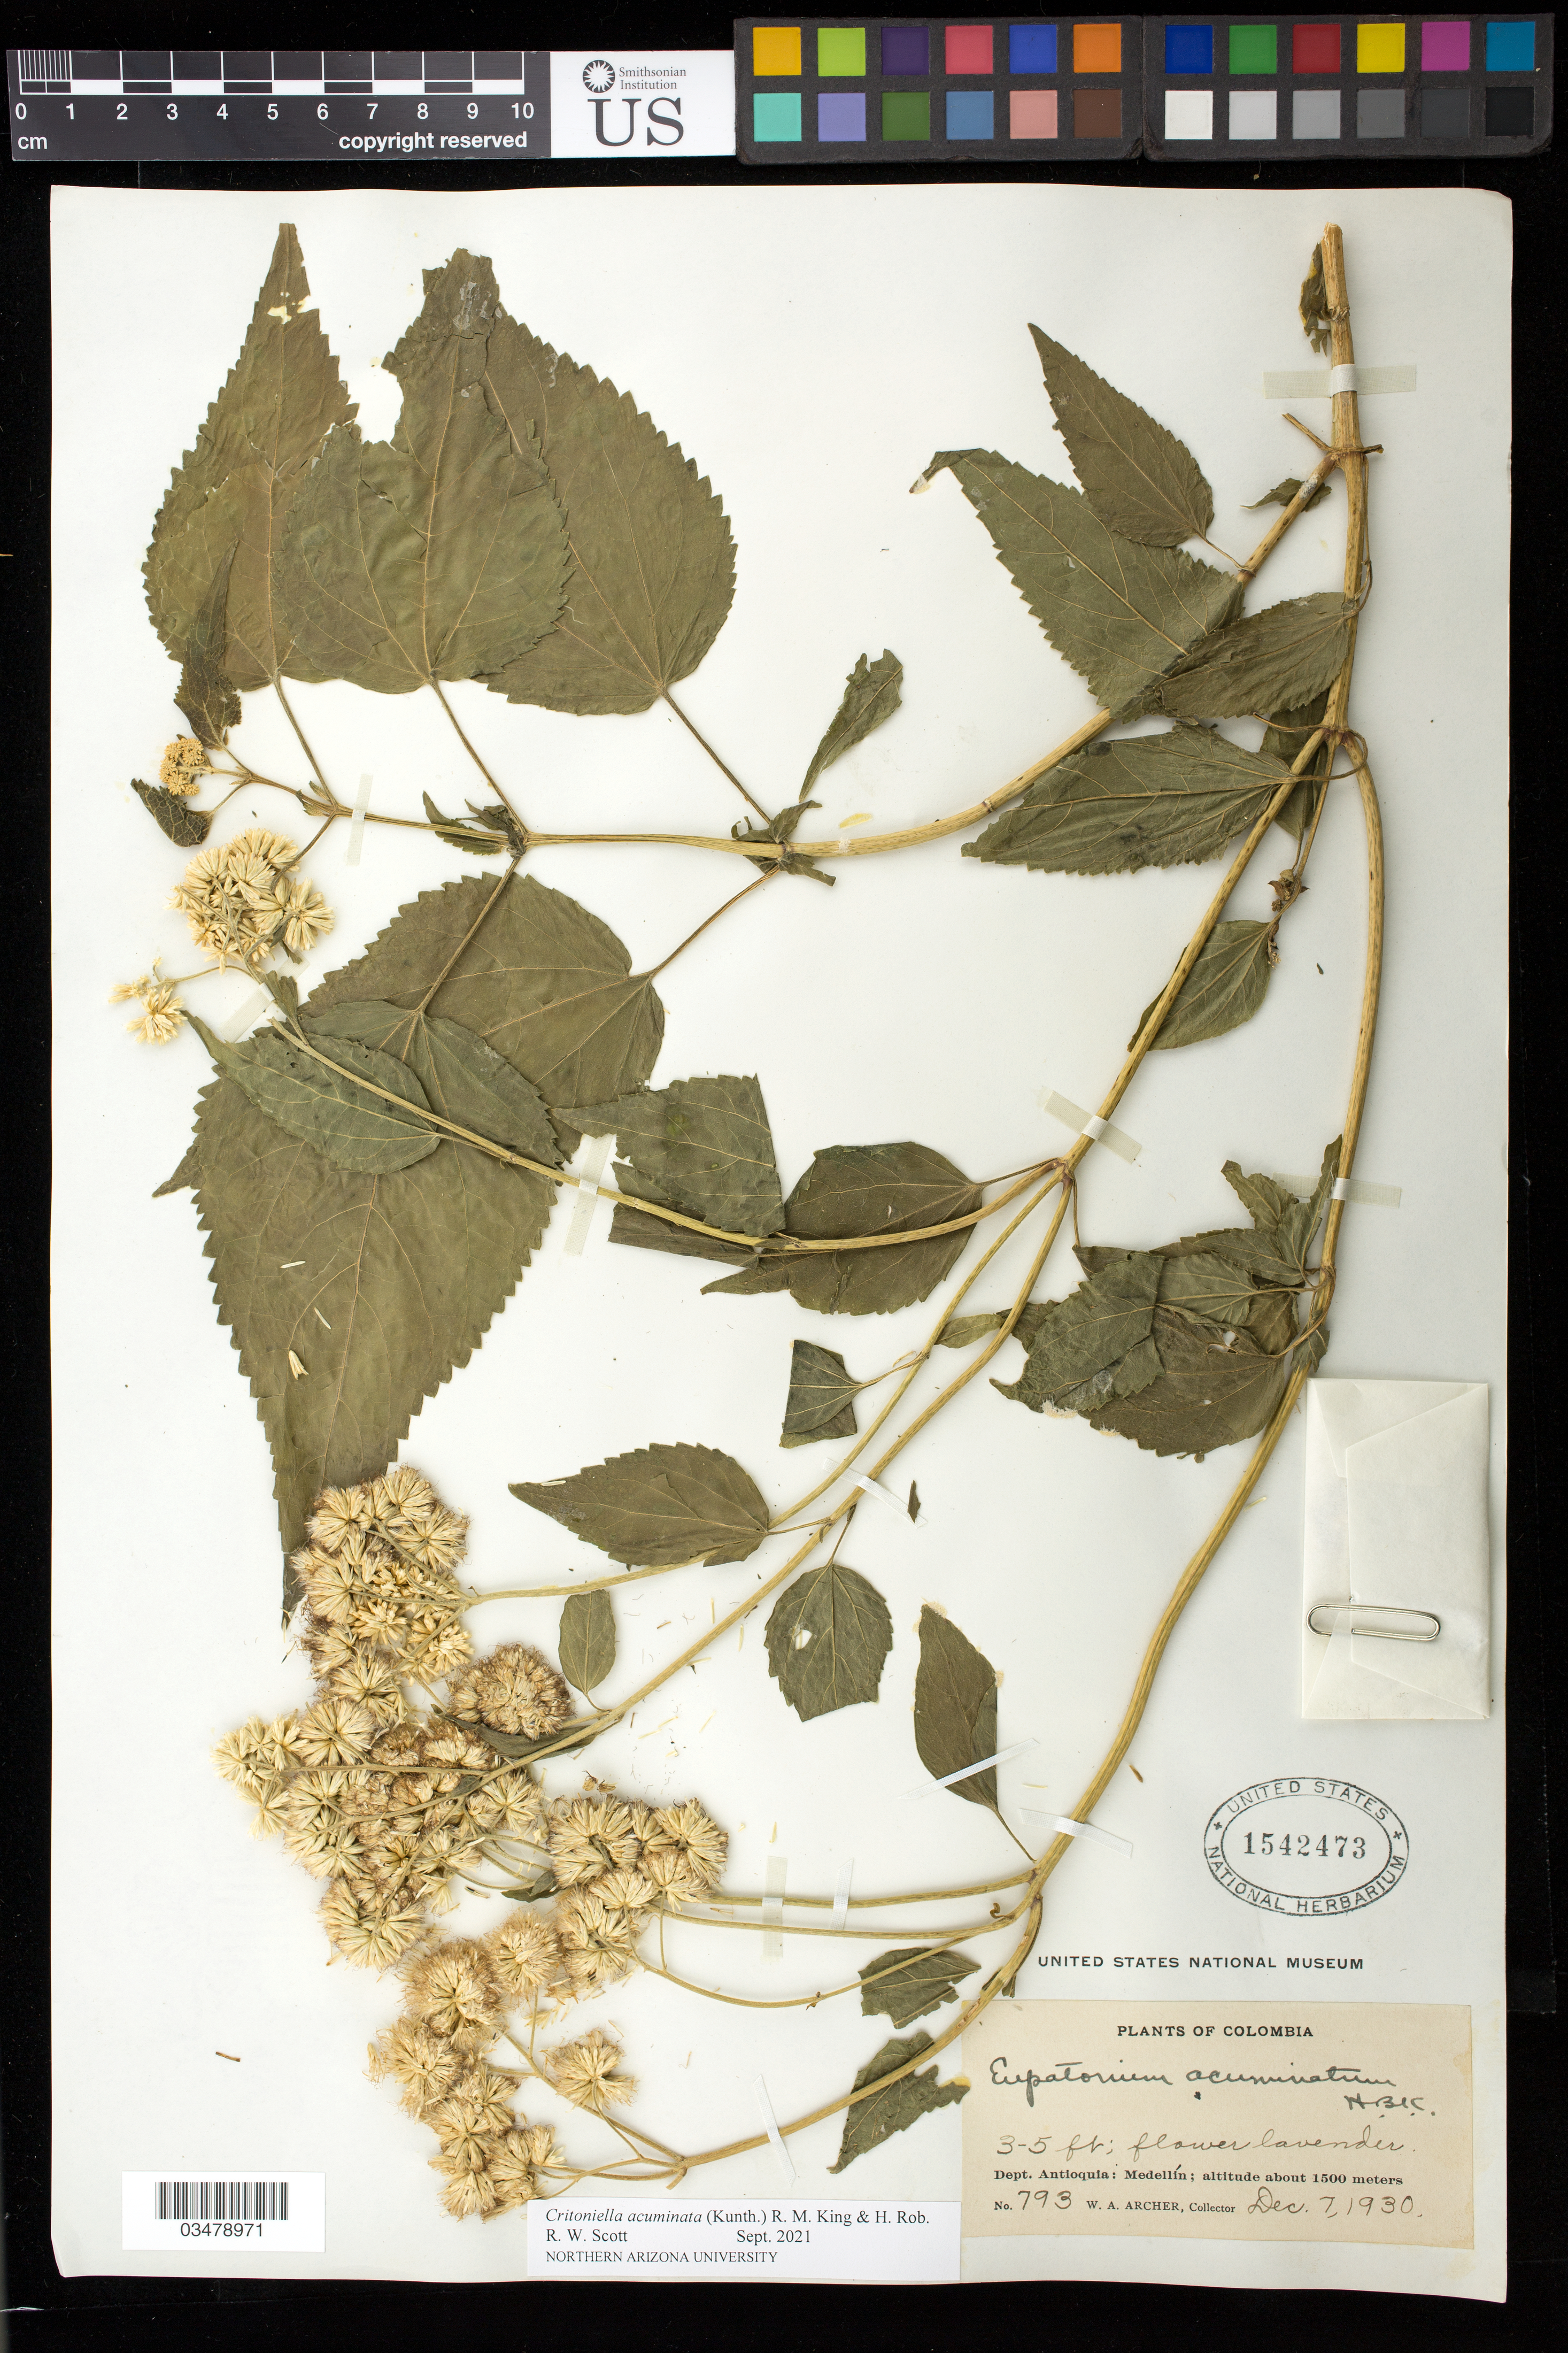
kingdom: Plantae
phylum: Tracheophyta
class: Magnoliopsida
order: Asterales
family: Asteraceae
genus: Critoniella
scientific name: Critoniella acuminata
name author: (Kunth) R.M. King & H. Rob.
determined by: Scott, R. W.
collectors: W. A. Archer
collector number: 793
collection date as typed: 07 Dec 1930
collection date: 1930-12-07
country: Colombia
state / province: Antioquia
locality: Medellin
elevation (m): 1500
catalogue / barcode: US 1542473